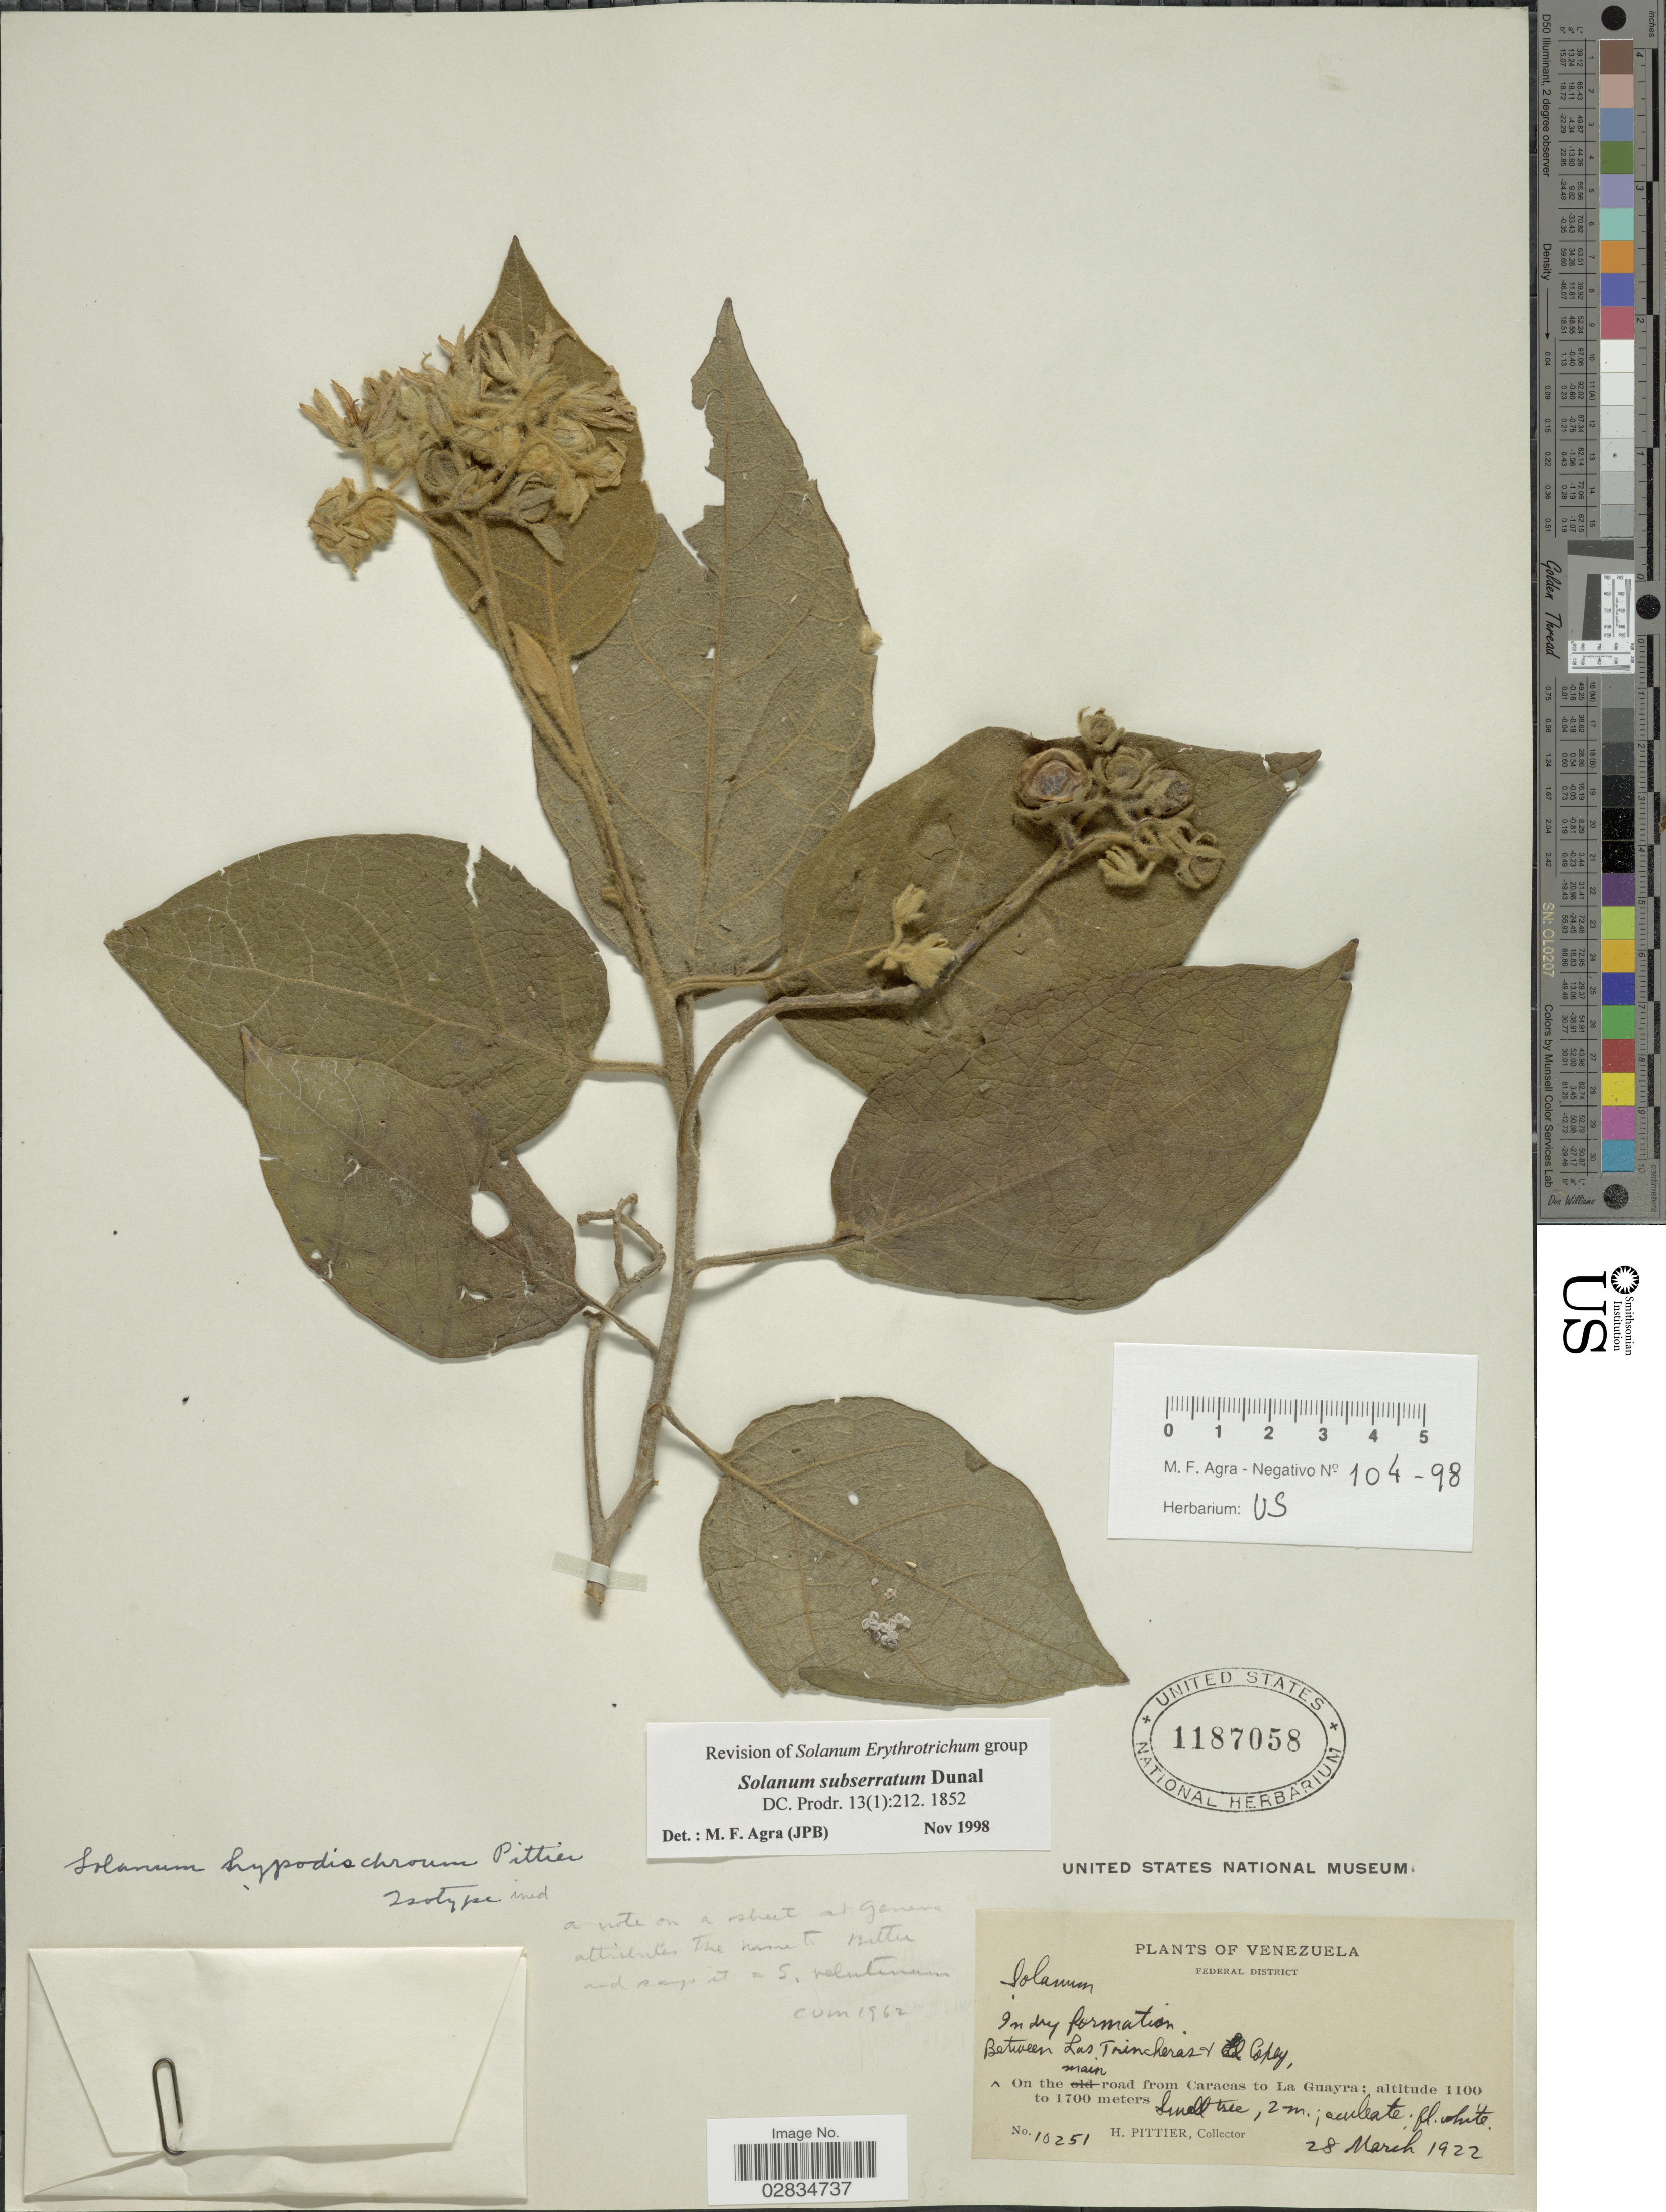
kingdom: Plantae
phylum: Tracheophyta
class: Magnoliopsida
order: Solanales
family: Solanaceae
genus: Solanum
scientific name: Solanum subserratum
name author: Dunal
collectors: H. F. Pittier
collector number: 10251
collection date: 1922-03-28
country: Venezuela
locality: Federal District, between Las Trincheras & El Copey, on the main road from Caracas to La Guayra.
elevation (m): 1100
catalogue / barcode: US 1187058